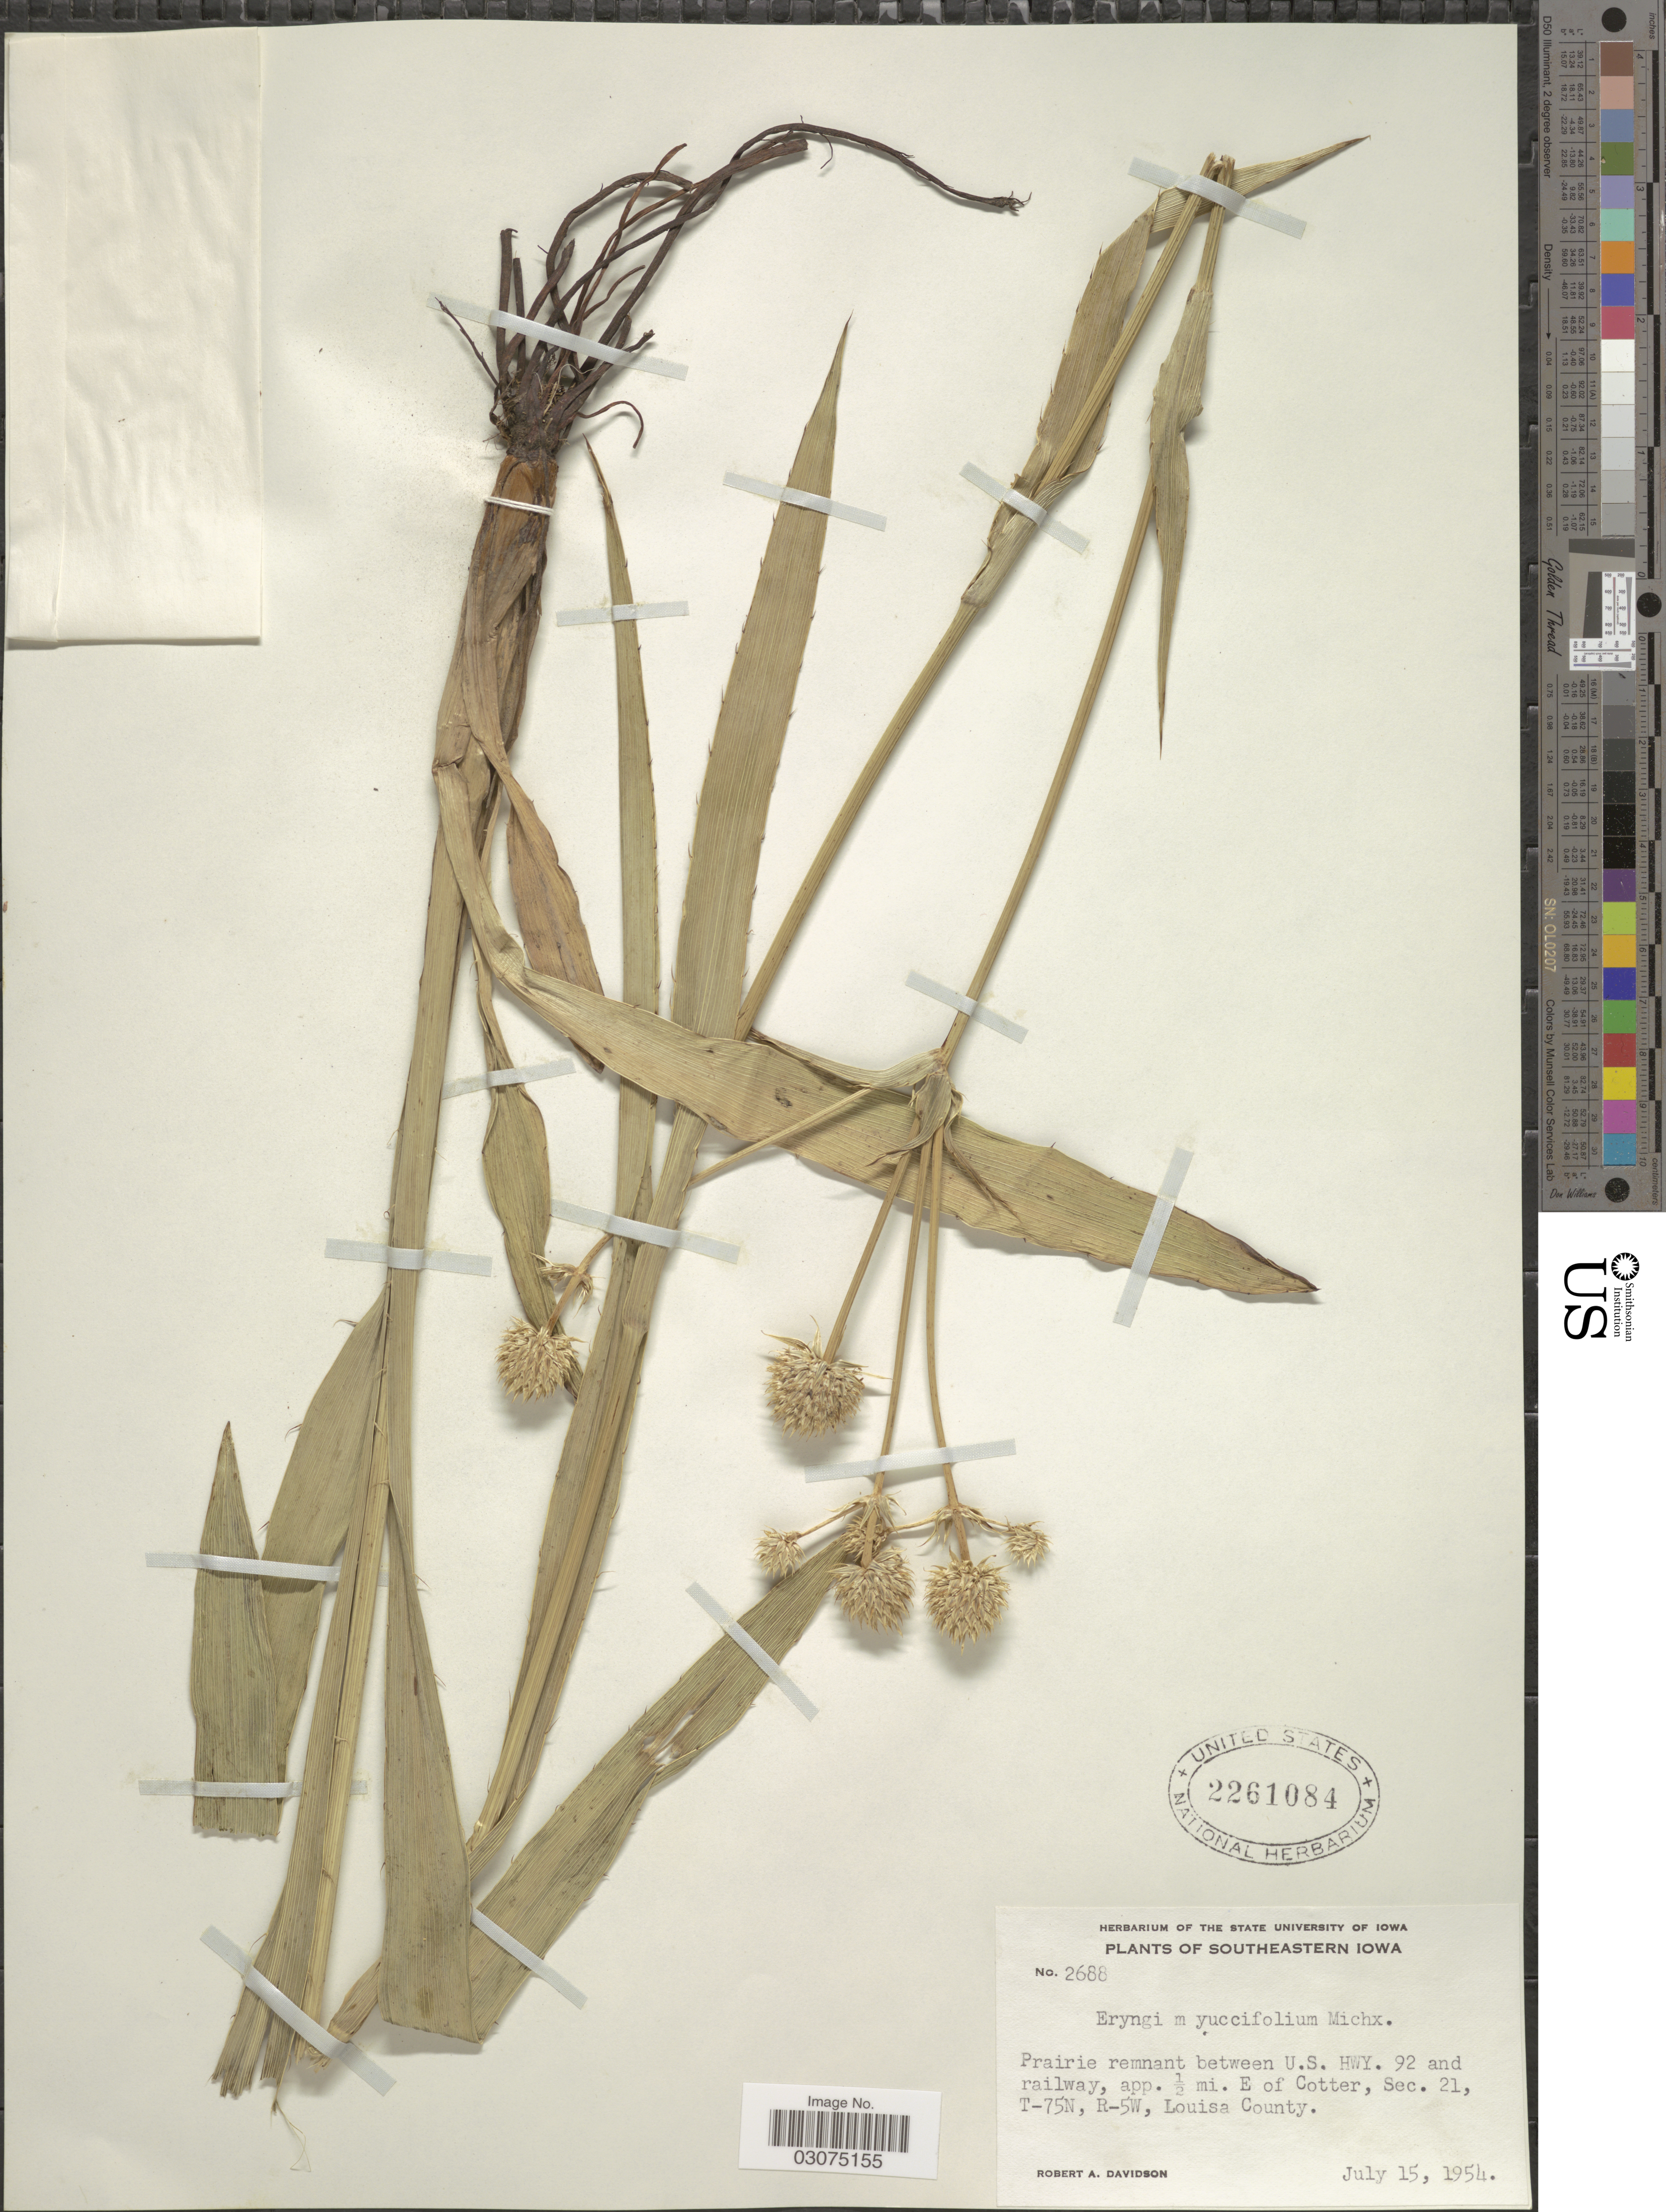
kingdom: Plantae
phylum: Tracheophyta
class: Magnoliopsida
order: Apiales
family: Apiaceae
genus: Eryngium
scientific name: Eryngium yuccifolium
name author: Michx.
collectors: R. A. Davidson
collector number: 2688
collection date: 1954-07-15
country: United States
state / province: Iowa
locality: Southeastern Iowa. Prairie remnant between U.S. Hwy. 92 and railway, app. ½ mi. E of Cotter, Sec. 21, T-75N, R-5W, Louisa County.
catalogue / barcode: US 2261084